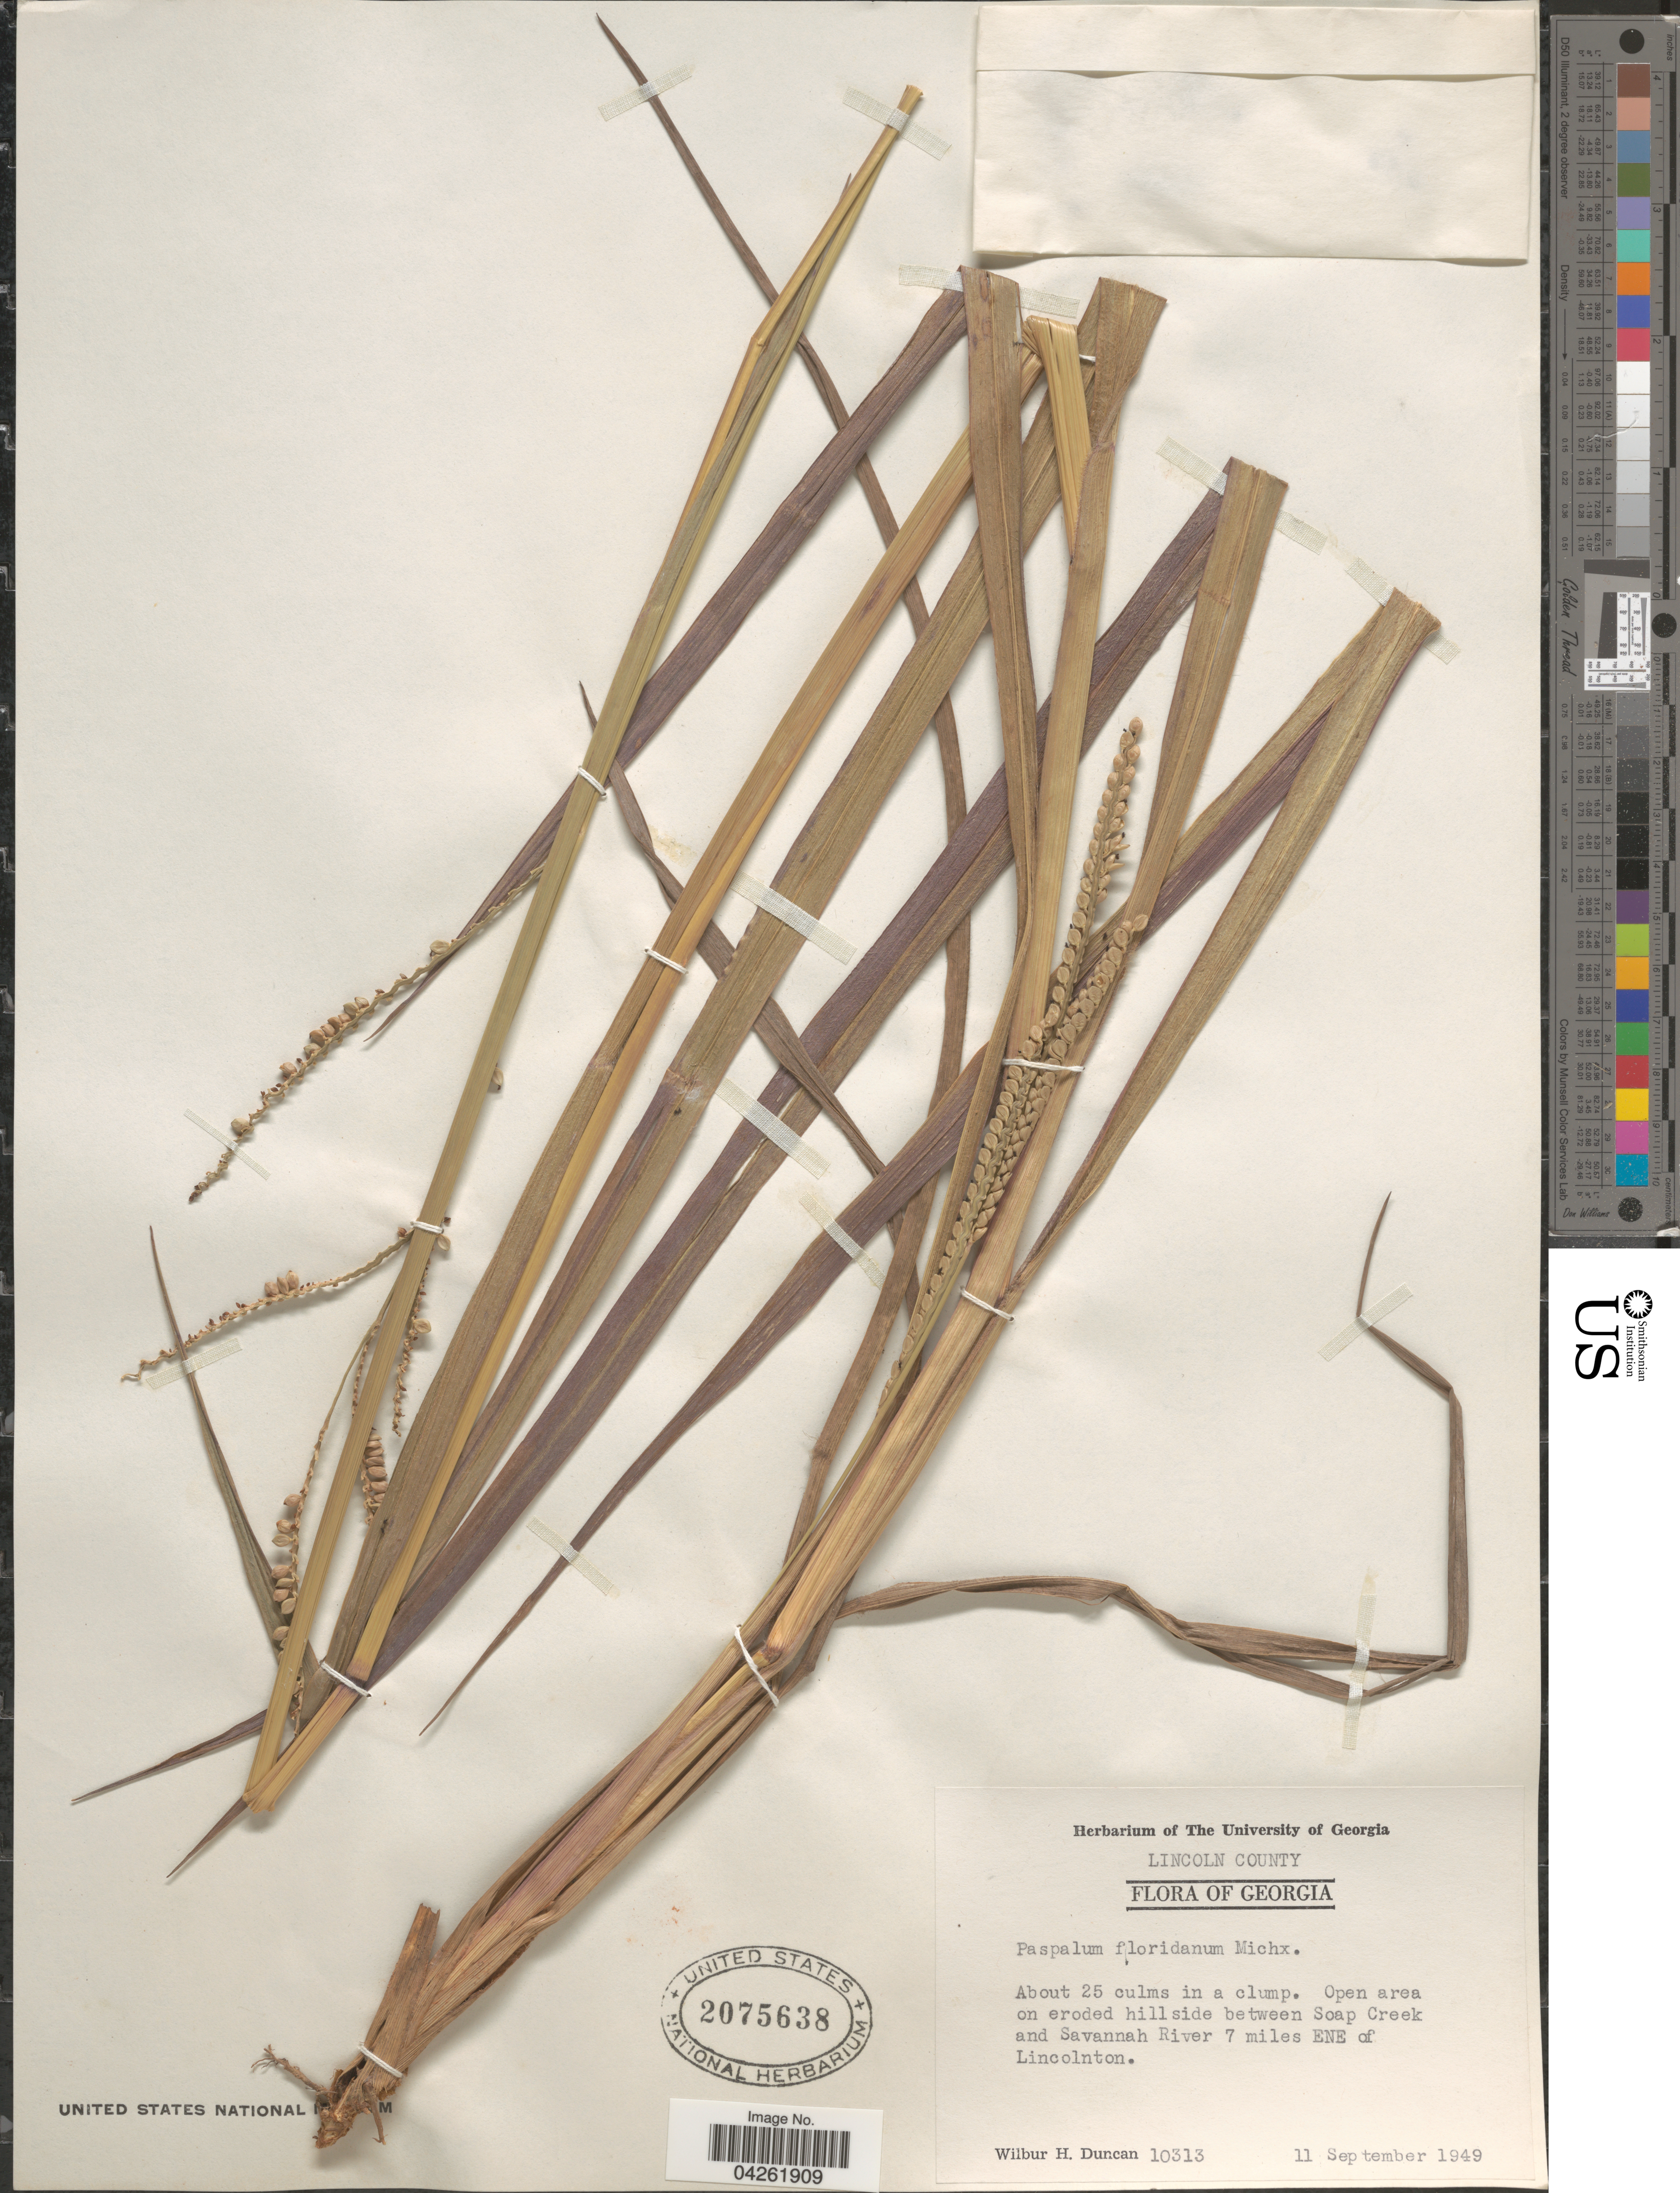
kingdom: Plantae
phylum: Tracheophyta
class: Liliopsida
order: Poales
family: Poaceae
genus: Paspalum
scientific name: Paspalum floridanum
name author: Michx.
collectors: W. H. Duncan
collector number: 10313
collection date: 1949-09-11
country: United States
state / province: Georgia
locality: Lincoln County. Open area on eroded hillside between Soap Creek and Savannah River 7 miles ENE of Lincolnton.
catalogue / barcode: US 2075638